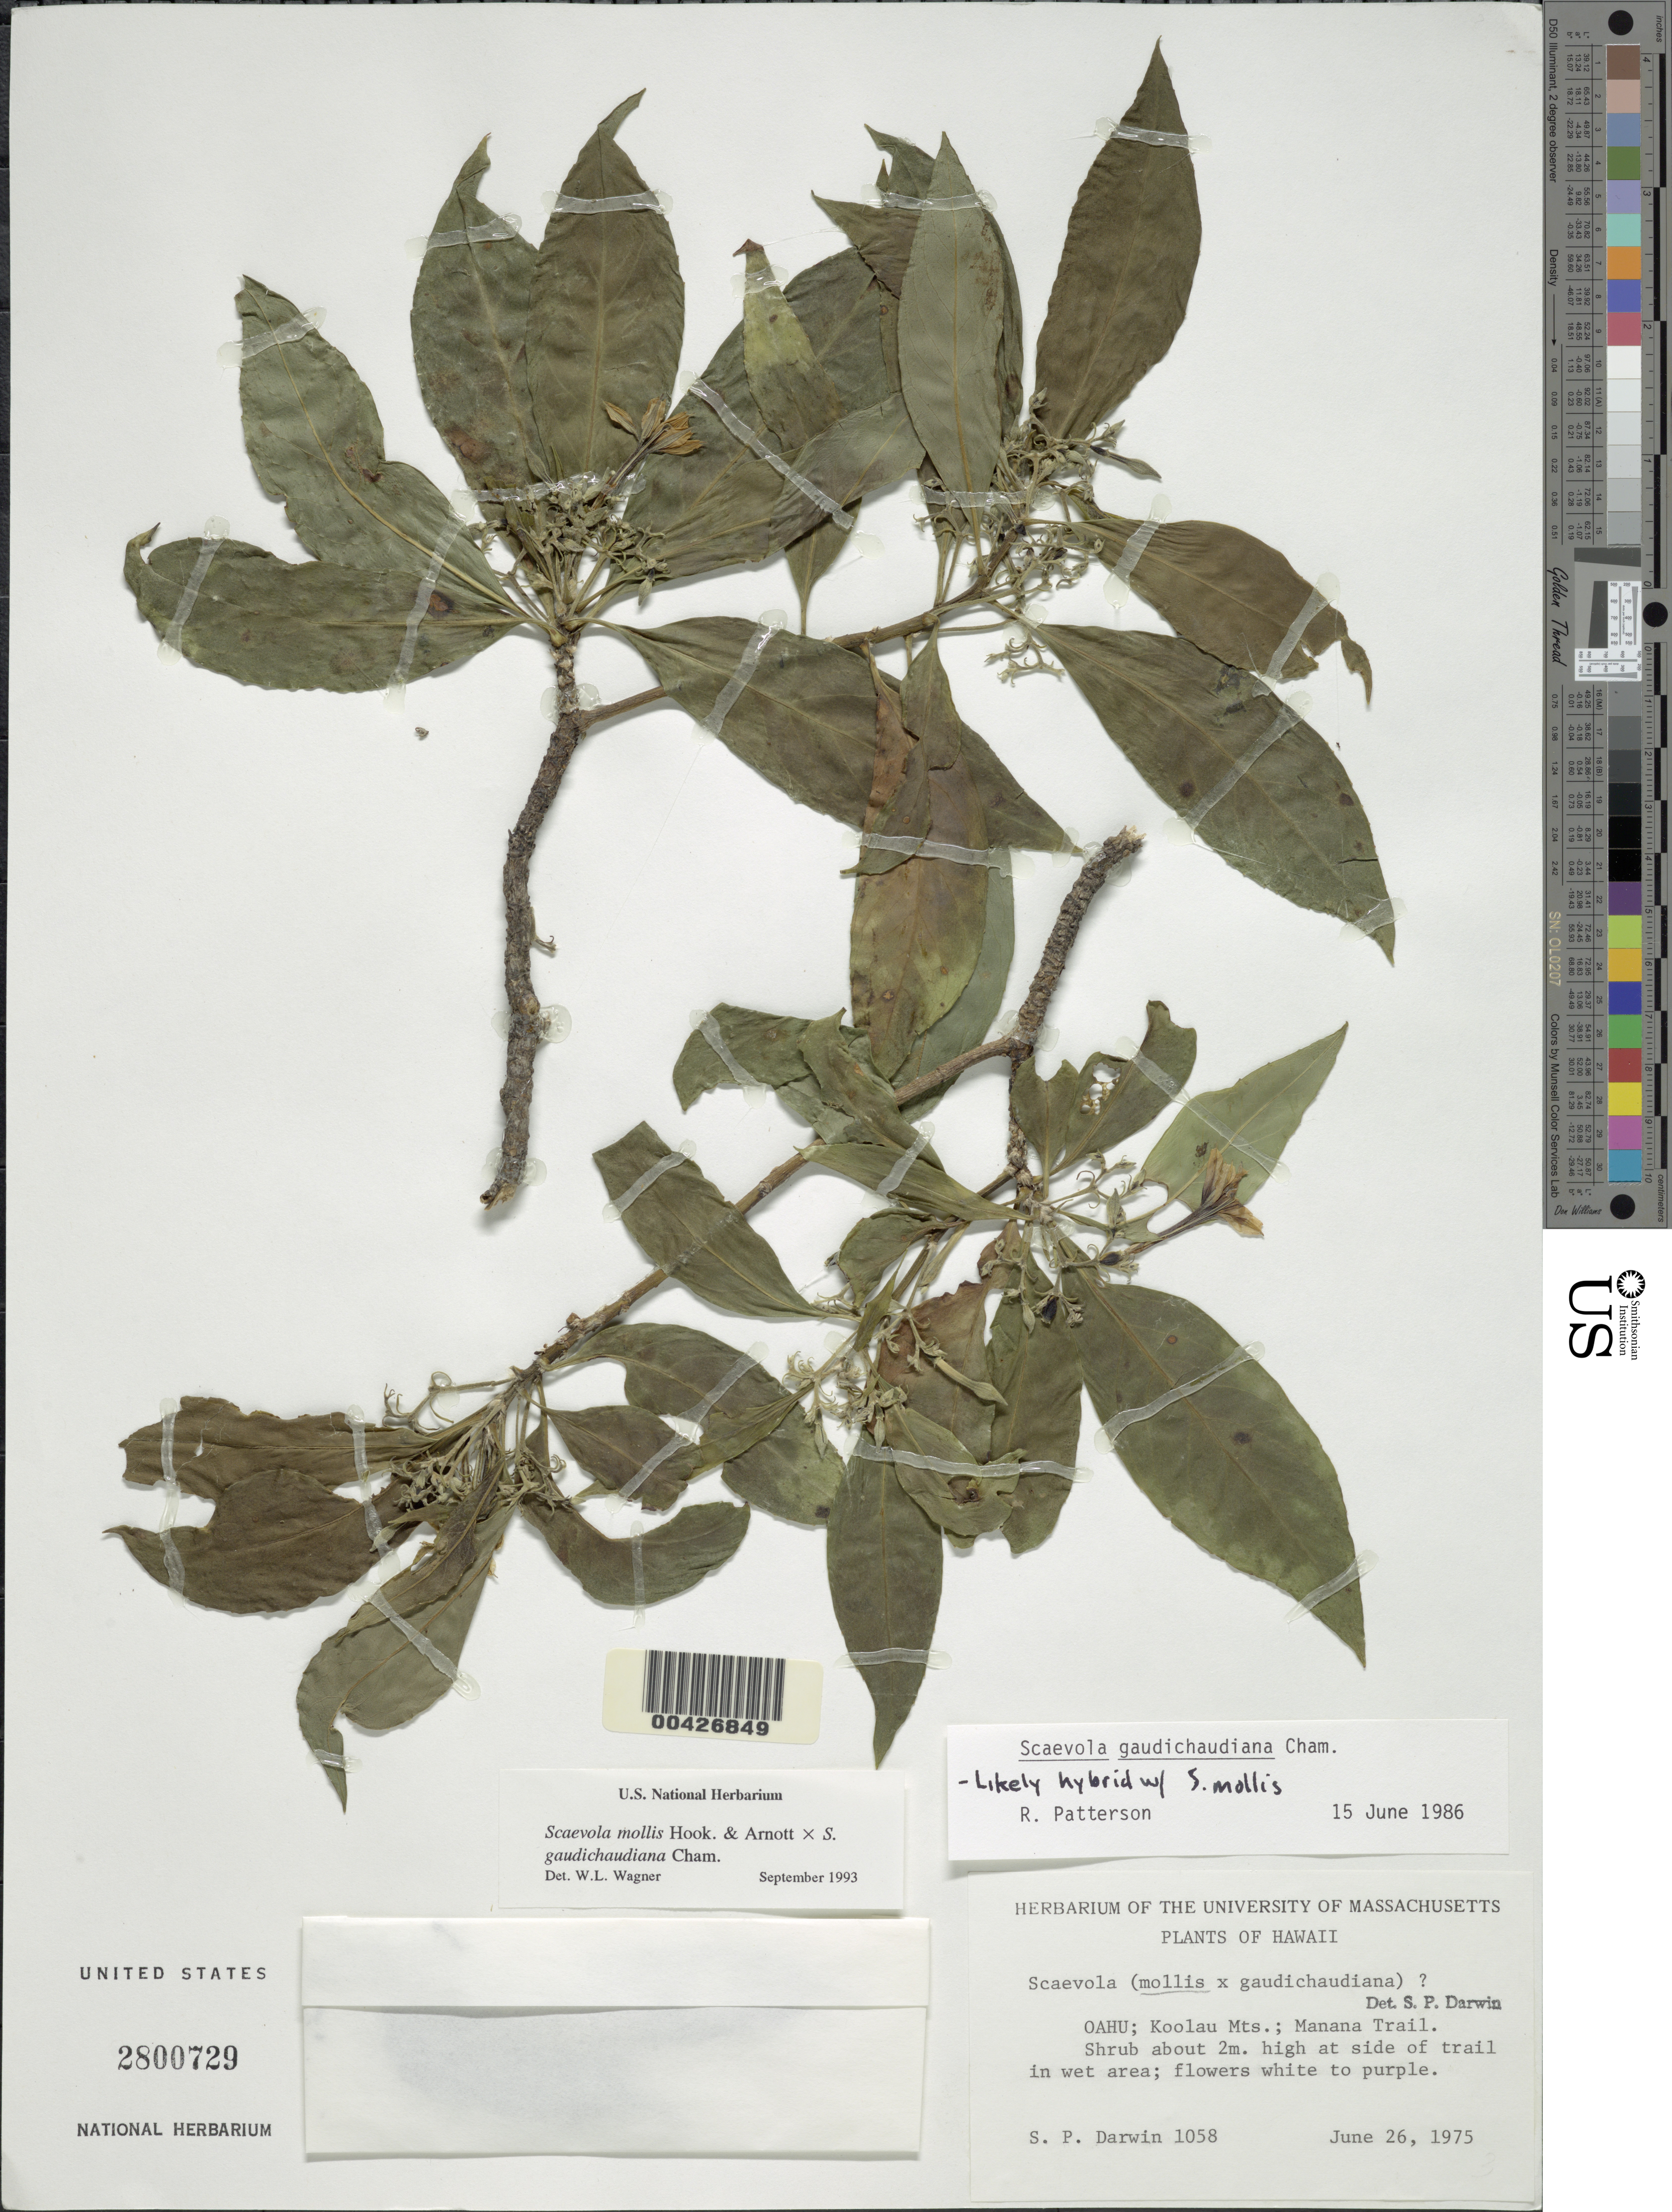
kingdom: Plantae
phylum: Tracheophyta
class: Magnoliopsida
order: Asterales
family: Goodeniaceae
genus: Scaevola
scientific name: Scaevola gaudichaudiana x S. mollis Hook. & Arn.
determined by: Wagner, W. L., (BOT), Smithsonian Institution - National Museum of Natural History (UNITED STATES)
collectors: S. P. Darwin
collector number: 1058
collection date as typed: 26 Jun 1975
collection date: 1975-06-26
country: United States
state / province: Hawaii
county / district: Honolulu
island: Oahu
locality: Koolau Mts.; Manana Trail.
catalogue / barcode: US 2800729